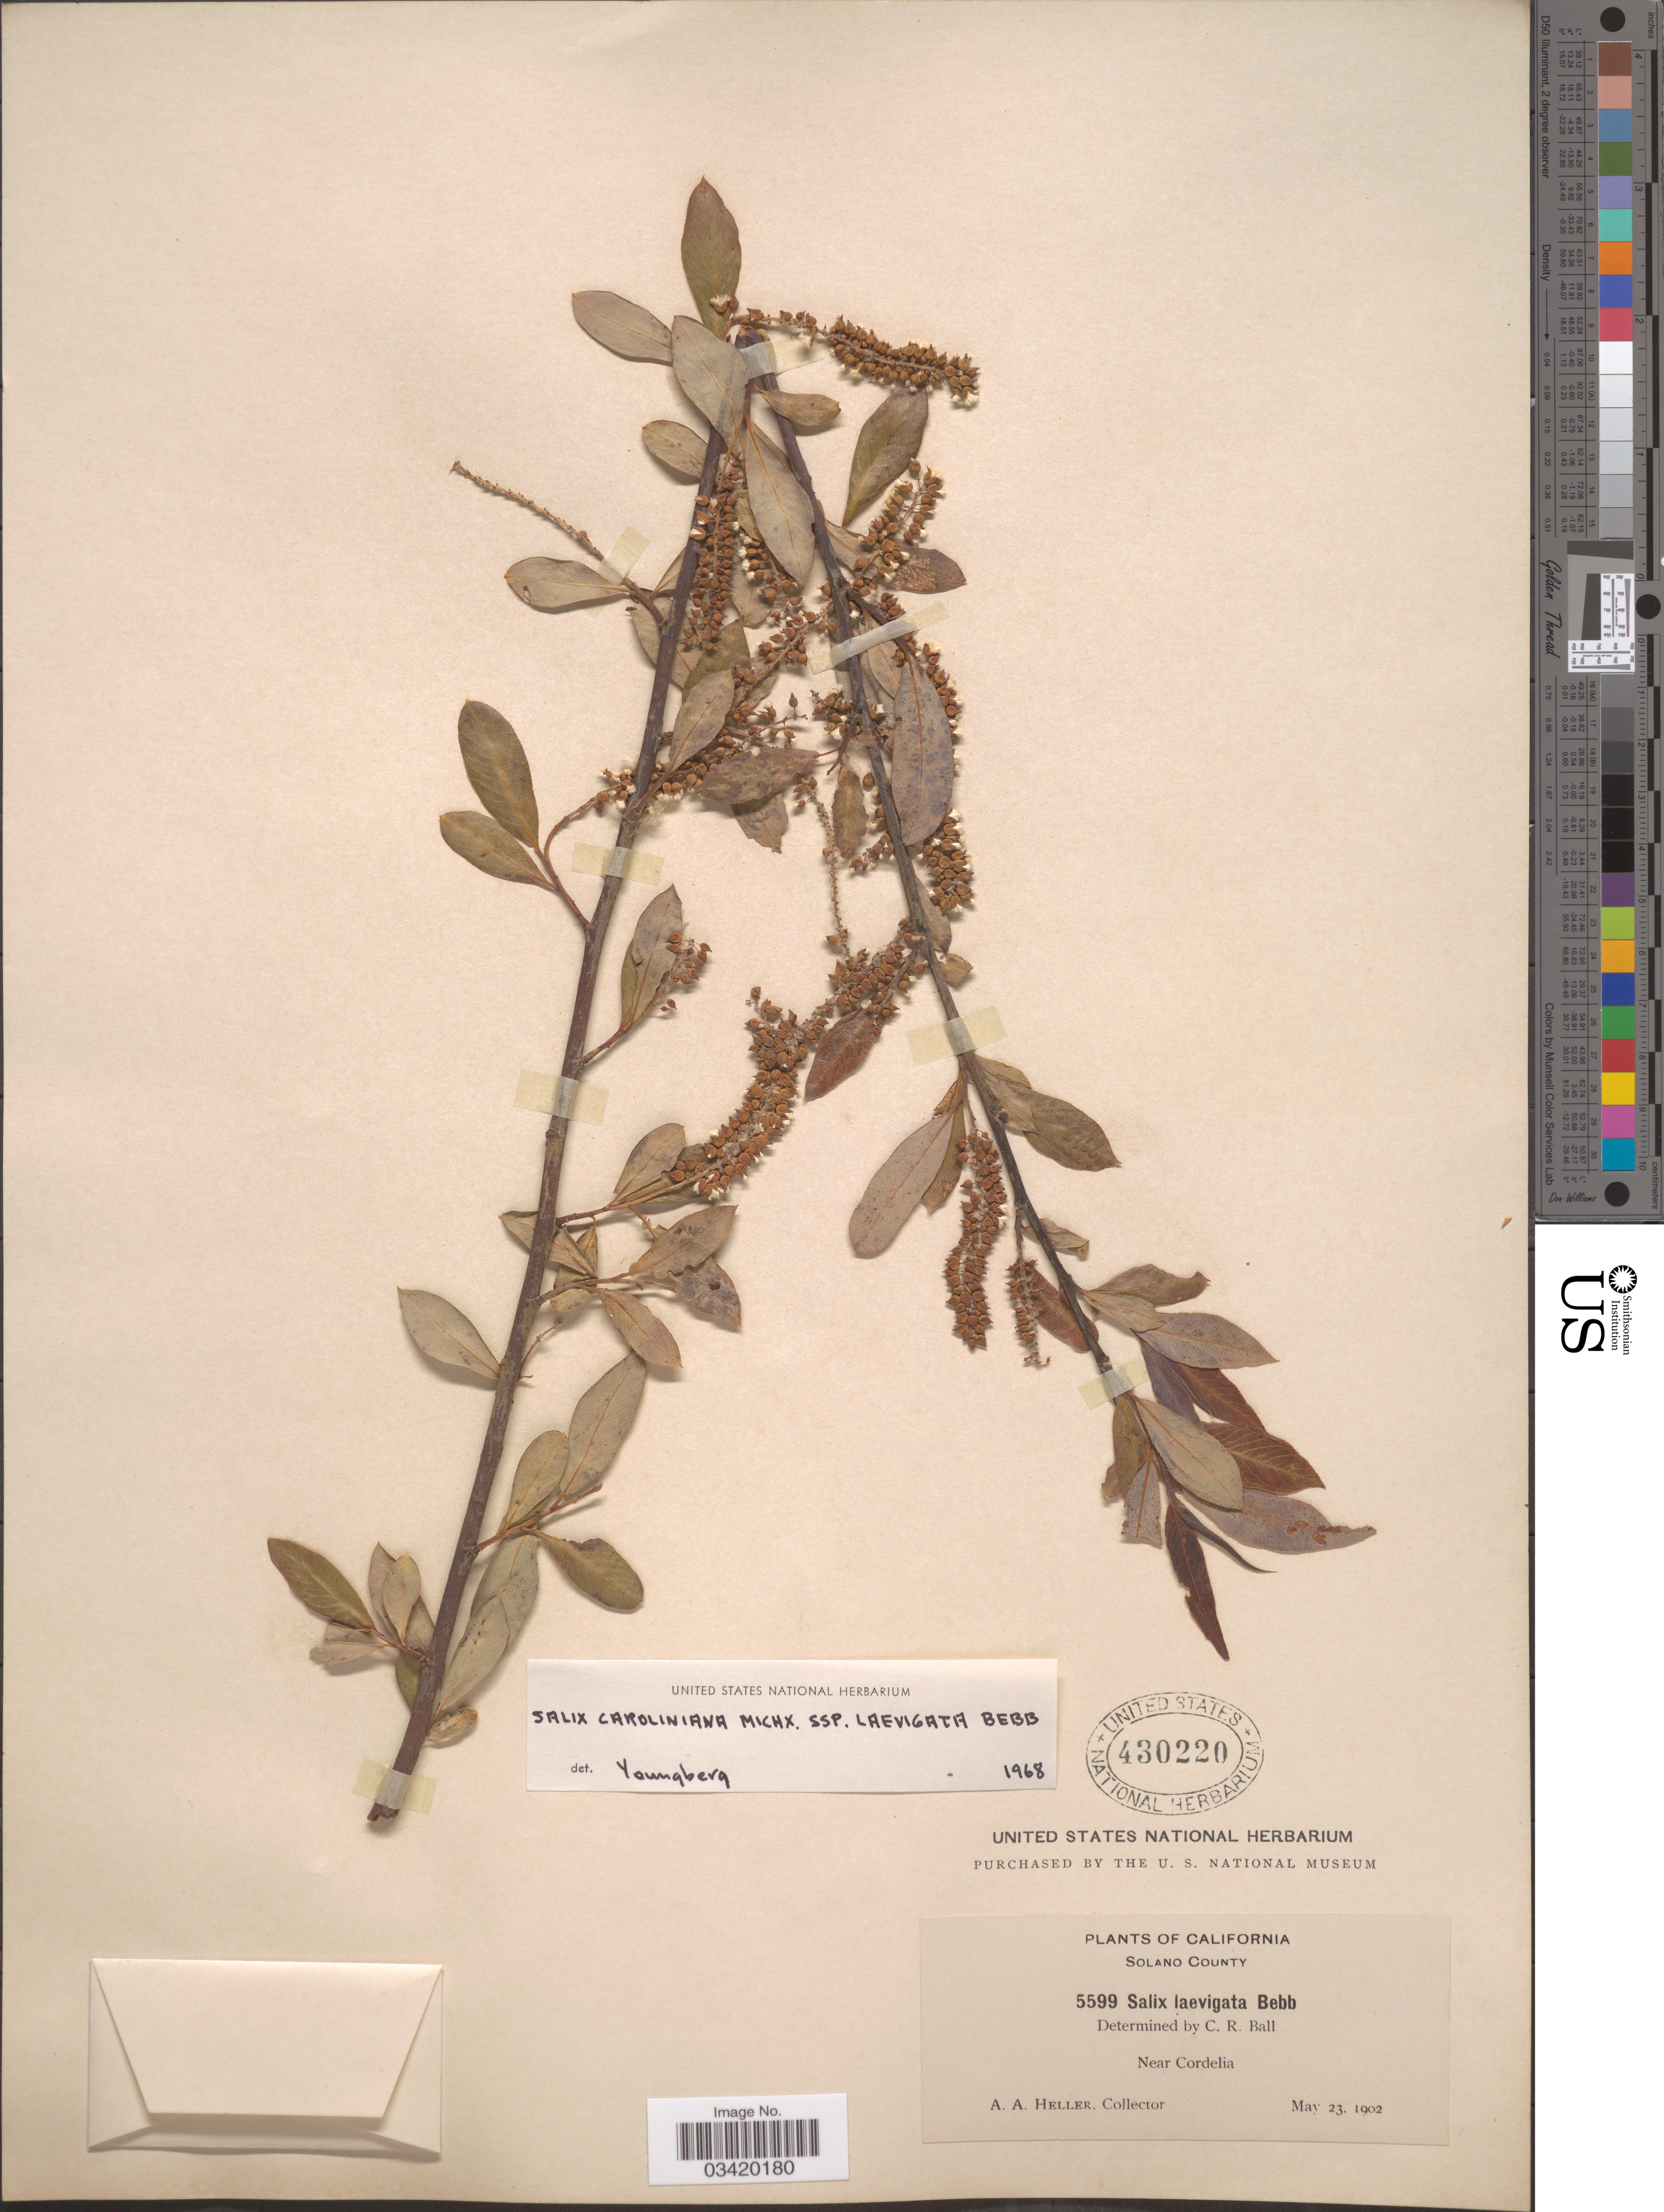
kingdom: Plantae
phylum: Tracheophyta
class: Magnoliopsida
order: Malpighiales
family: Salicaceae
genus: Salix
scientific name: Salix caroliniana subsp. laevigata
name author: Bebb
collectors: A. A. Heller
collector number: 5599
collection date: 1902-05-23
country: United States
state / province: California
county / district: Solano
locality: Solano County. Near Cordelia.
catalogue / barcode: US 430220